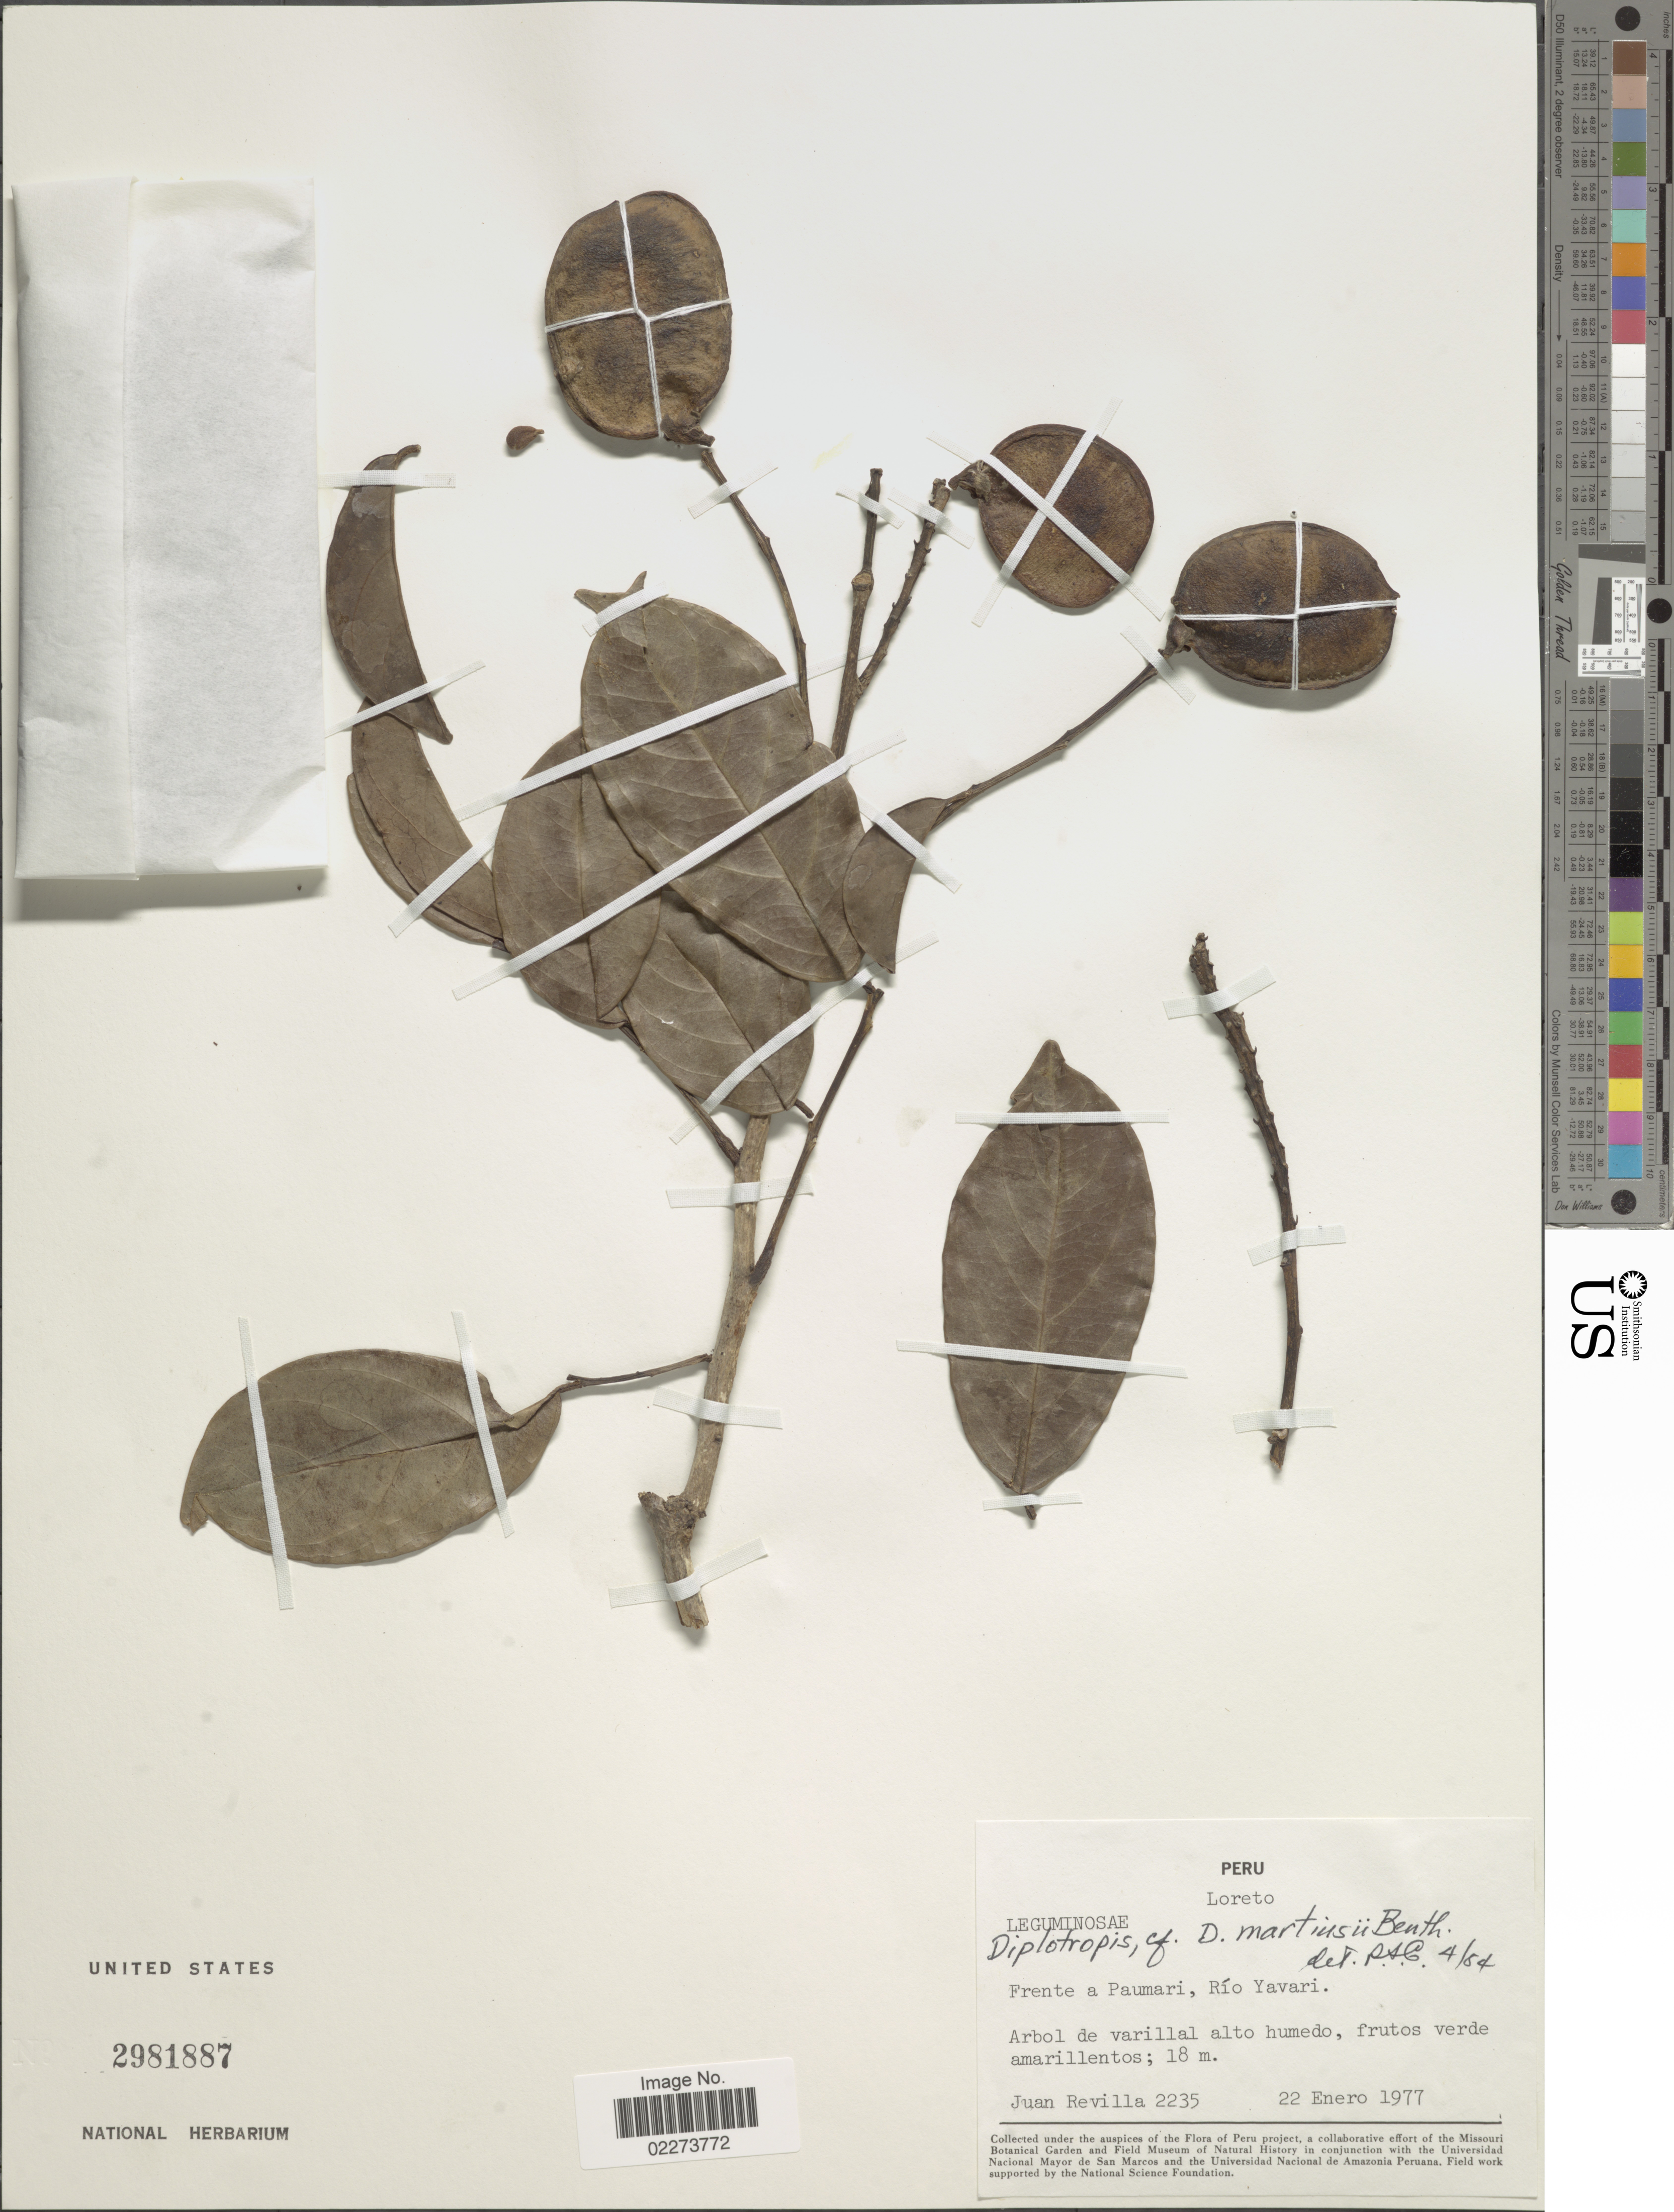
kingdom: Plantae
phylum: Tracheophyta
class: Magnoliopsida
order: Fabales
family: Fabaceae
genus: Diplotropis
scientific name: Diplotropis martiusii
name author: Benth.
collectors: J. Revilla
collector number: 2235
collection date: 1977-01-22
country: Peru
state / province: Loreto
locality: Frente a Paumari, Rio Yavari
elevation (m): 18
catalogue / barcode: US 2981887